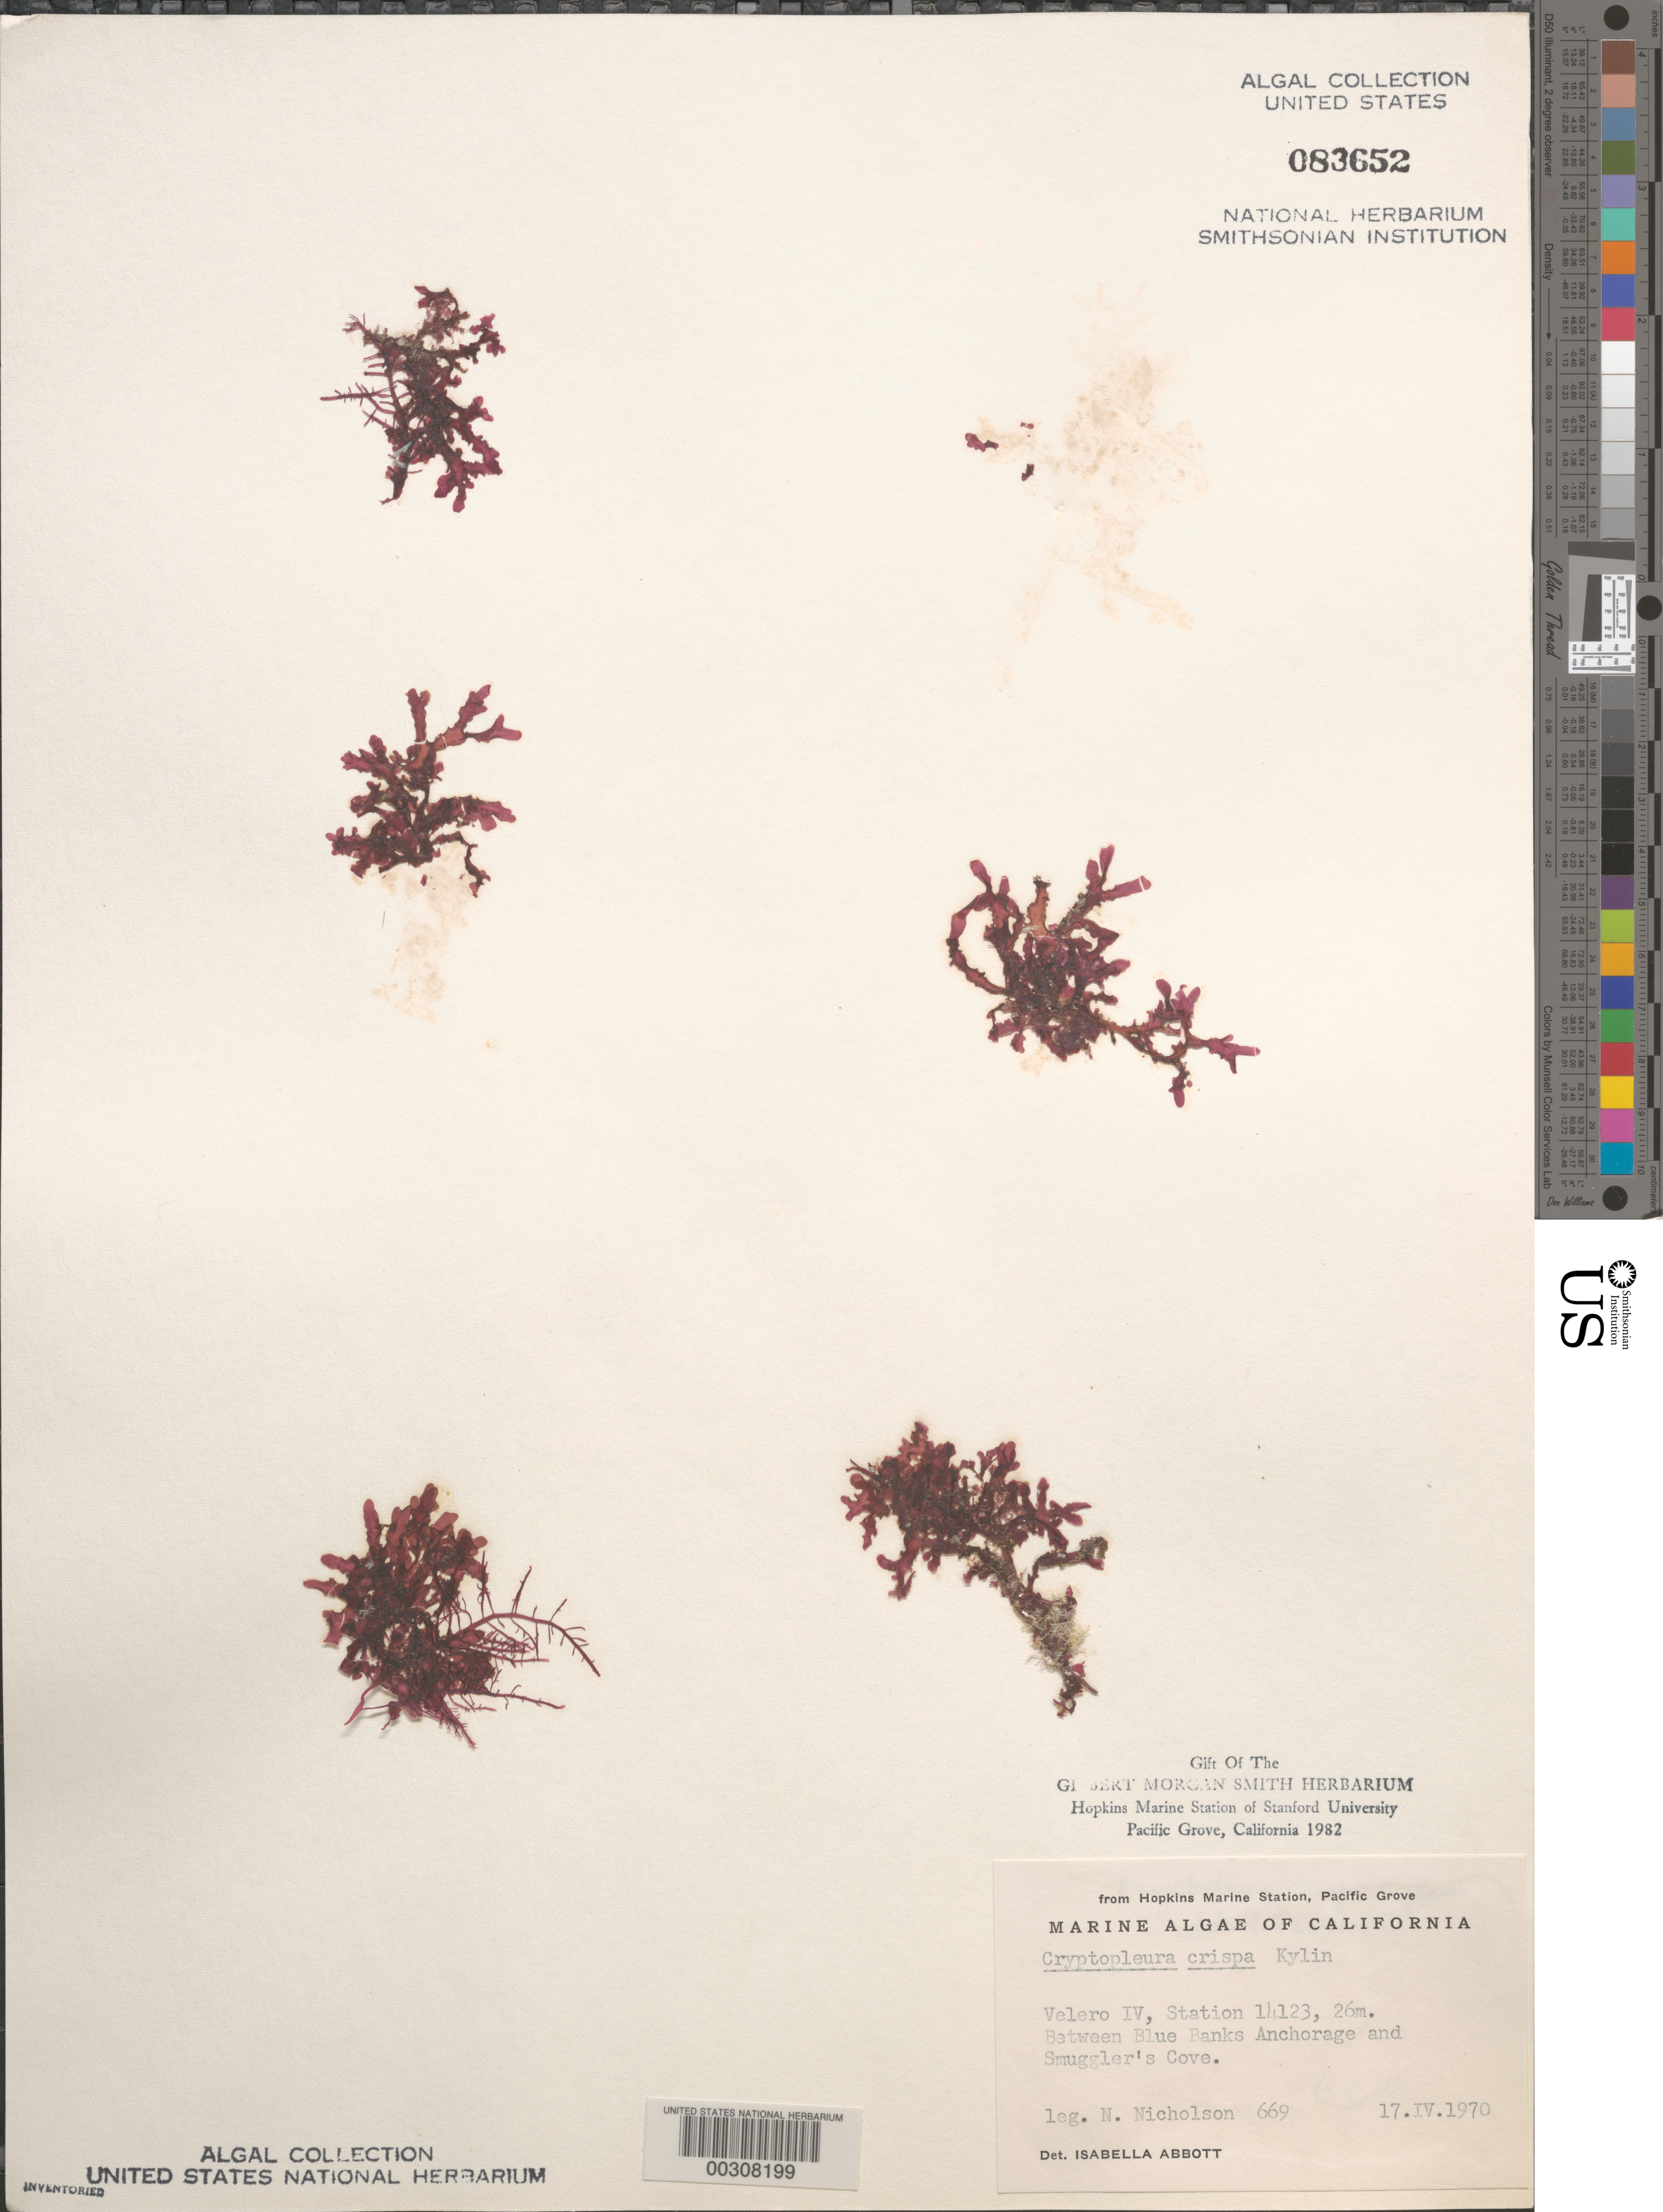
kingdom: Plantae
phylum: Rhodophyta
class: Florideophyceae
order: Ceramiales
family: Delesseriaceae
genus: Cryptopleura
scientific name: Cryptopleura crispa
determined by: Abbott, Isabella A.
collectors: N. Nicholson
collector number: Nln 669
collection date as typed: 17 Apr 1970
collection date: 1970-04-17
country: United States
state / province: California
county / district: Santa Barbara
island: Santa Cruz Island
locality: Between Blue Banks Anchorage and Smuggler's Cove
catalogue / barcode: US 83652